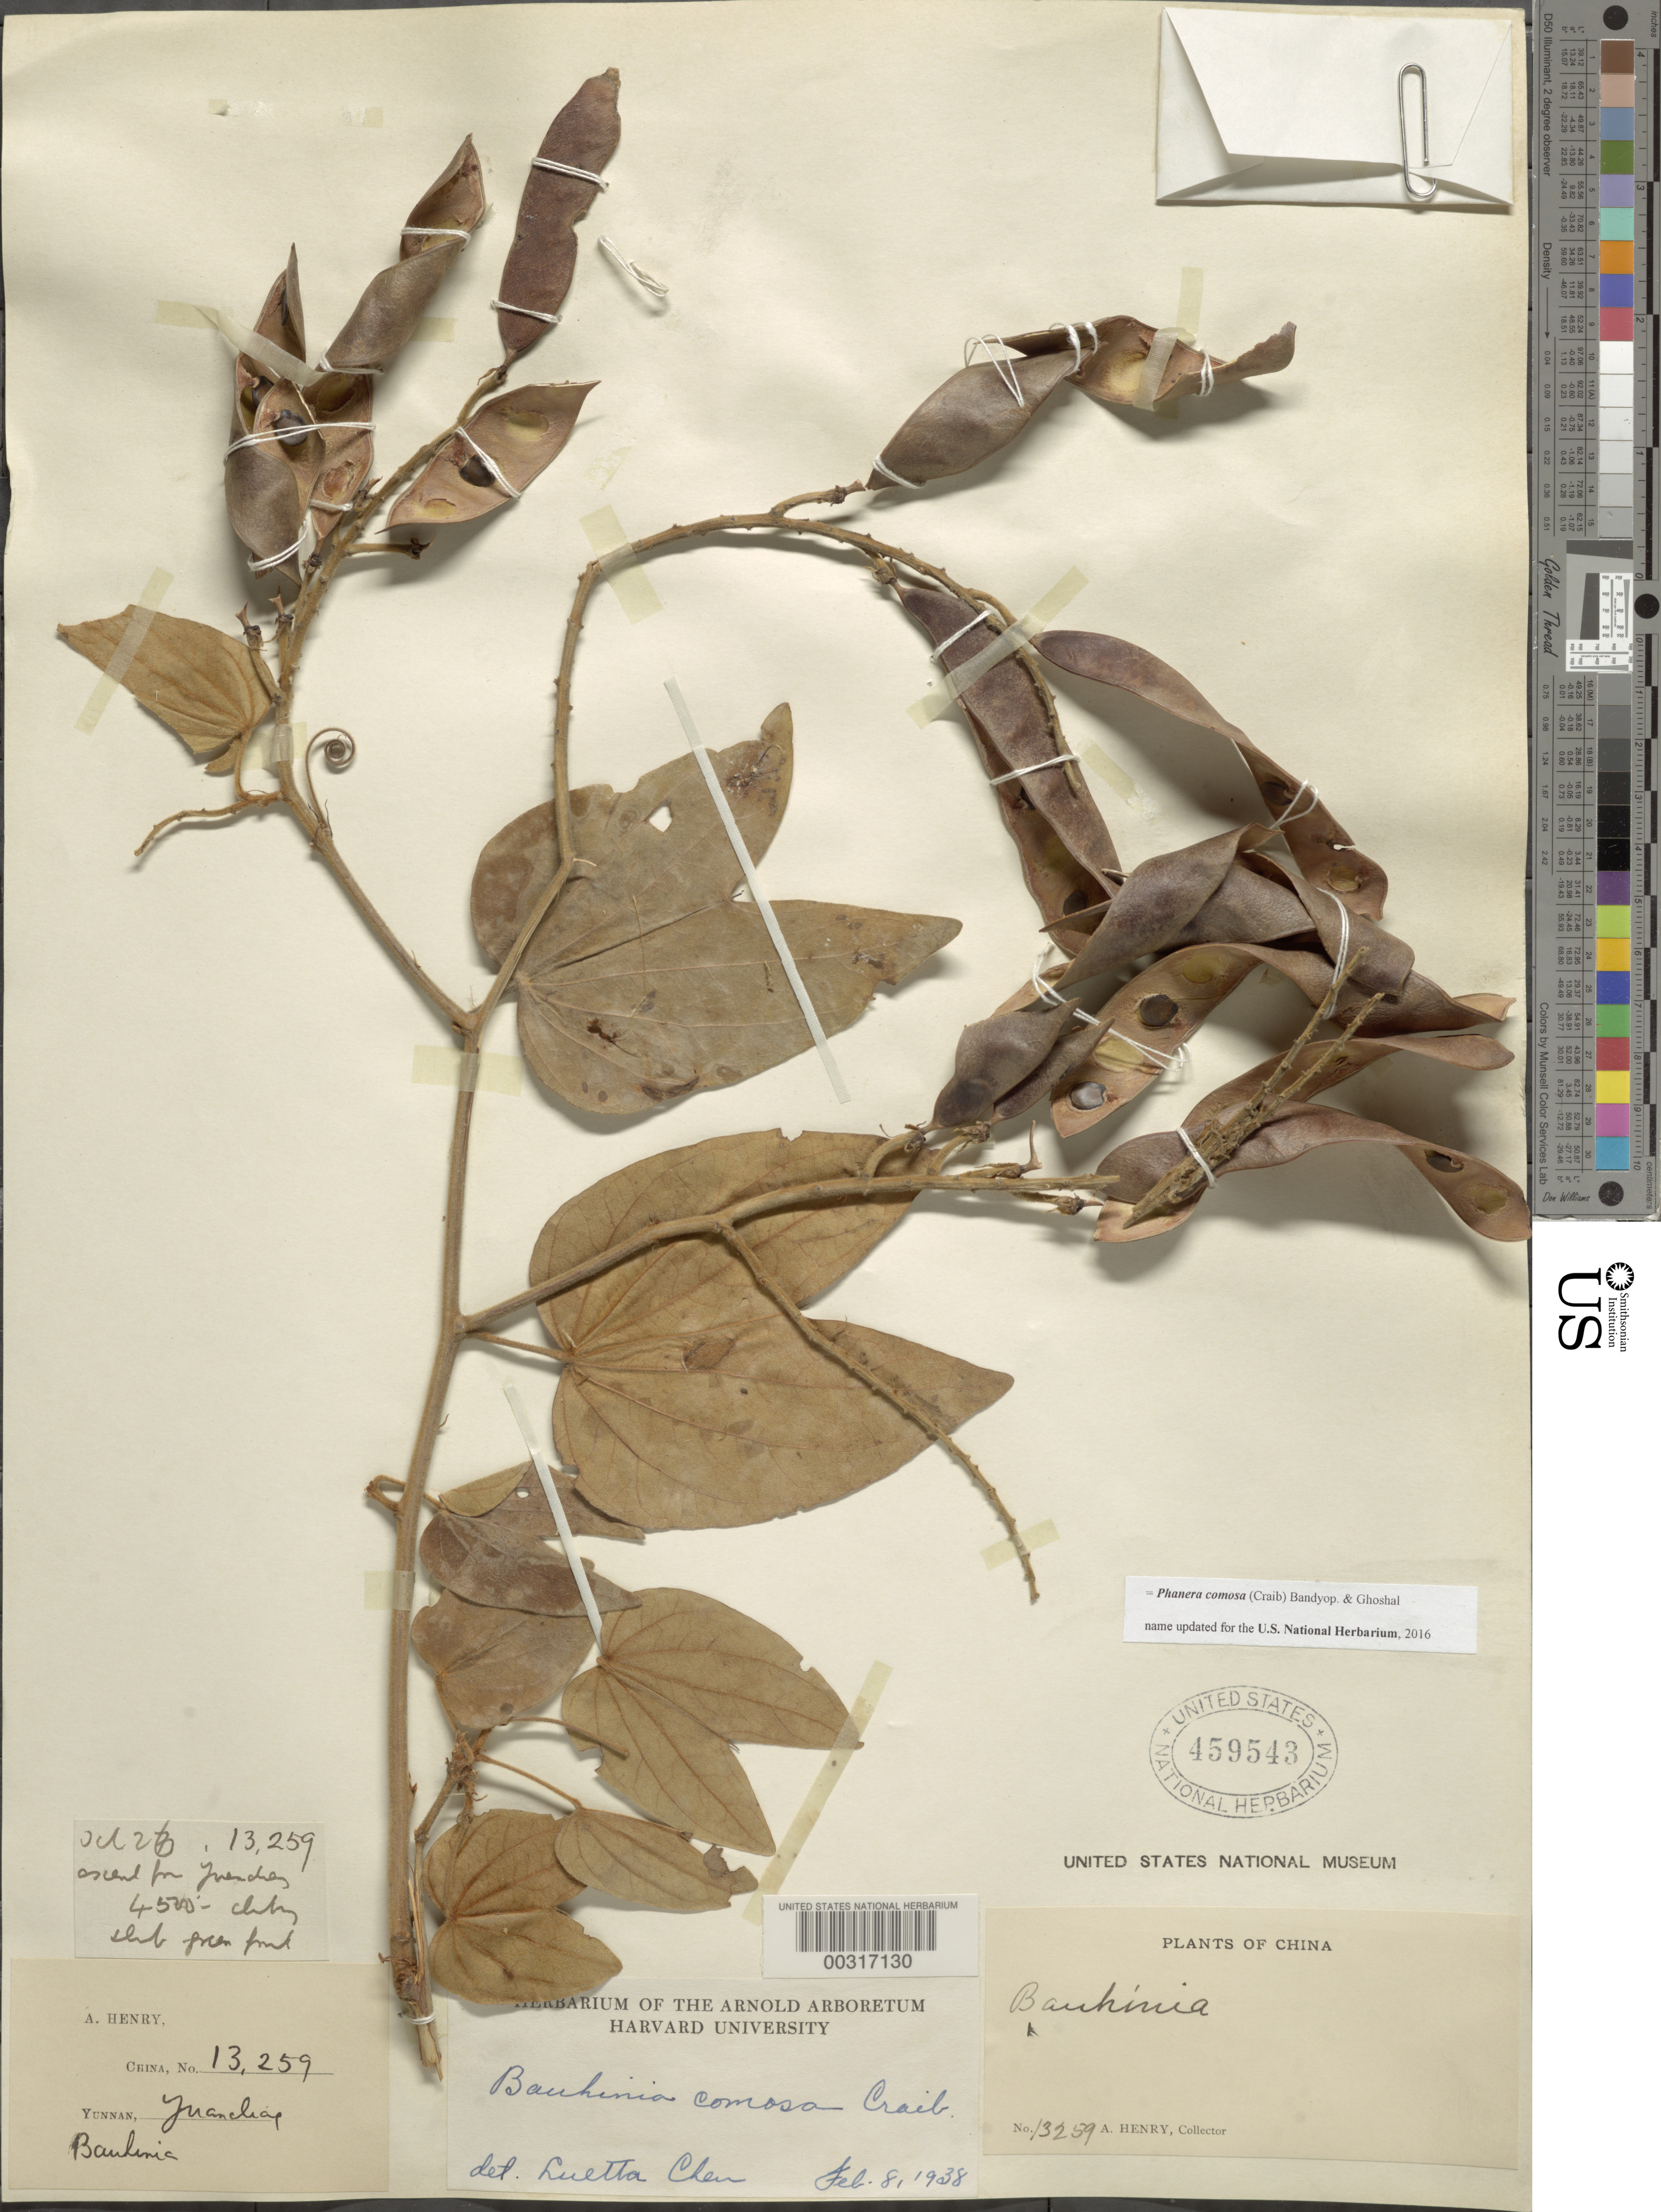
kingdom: Plantae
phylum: Tracheophyta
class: Magnoliopsida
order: Fabales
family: Fabaceae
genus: Phanera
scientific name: Phanera comosa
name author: (Craib) Bandyop. & Ghoshal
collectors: A. Henry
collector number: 13259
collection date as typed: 26 Oct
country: China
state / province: Yunnan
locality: Yuanchiang. Ascent from Yuanchiang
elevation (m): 1372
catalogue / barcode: US 459543